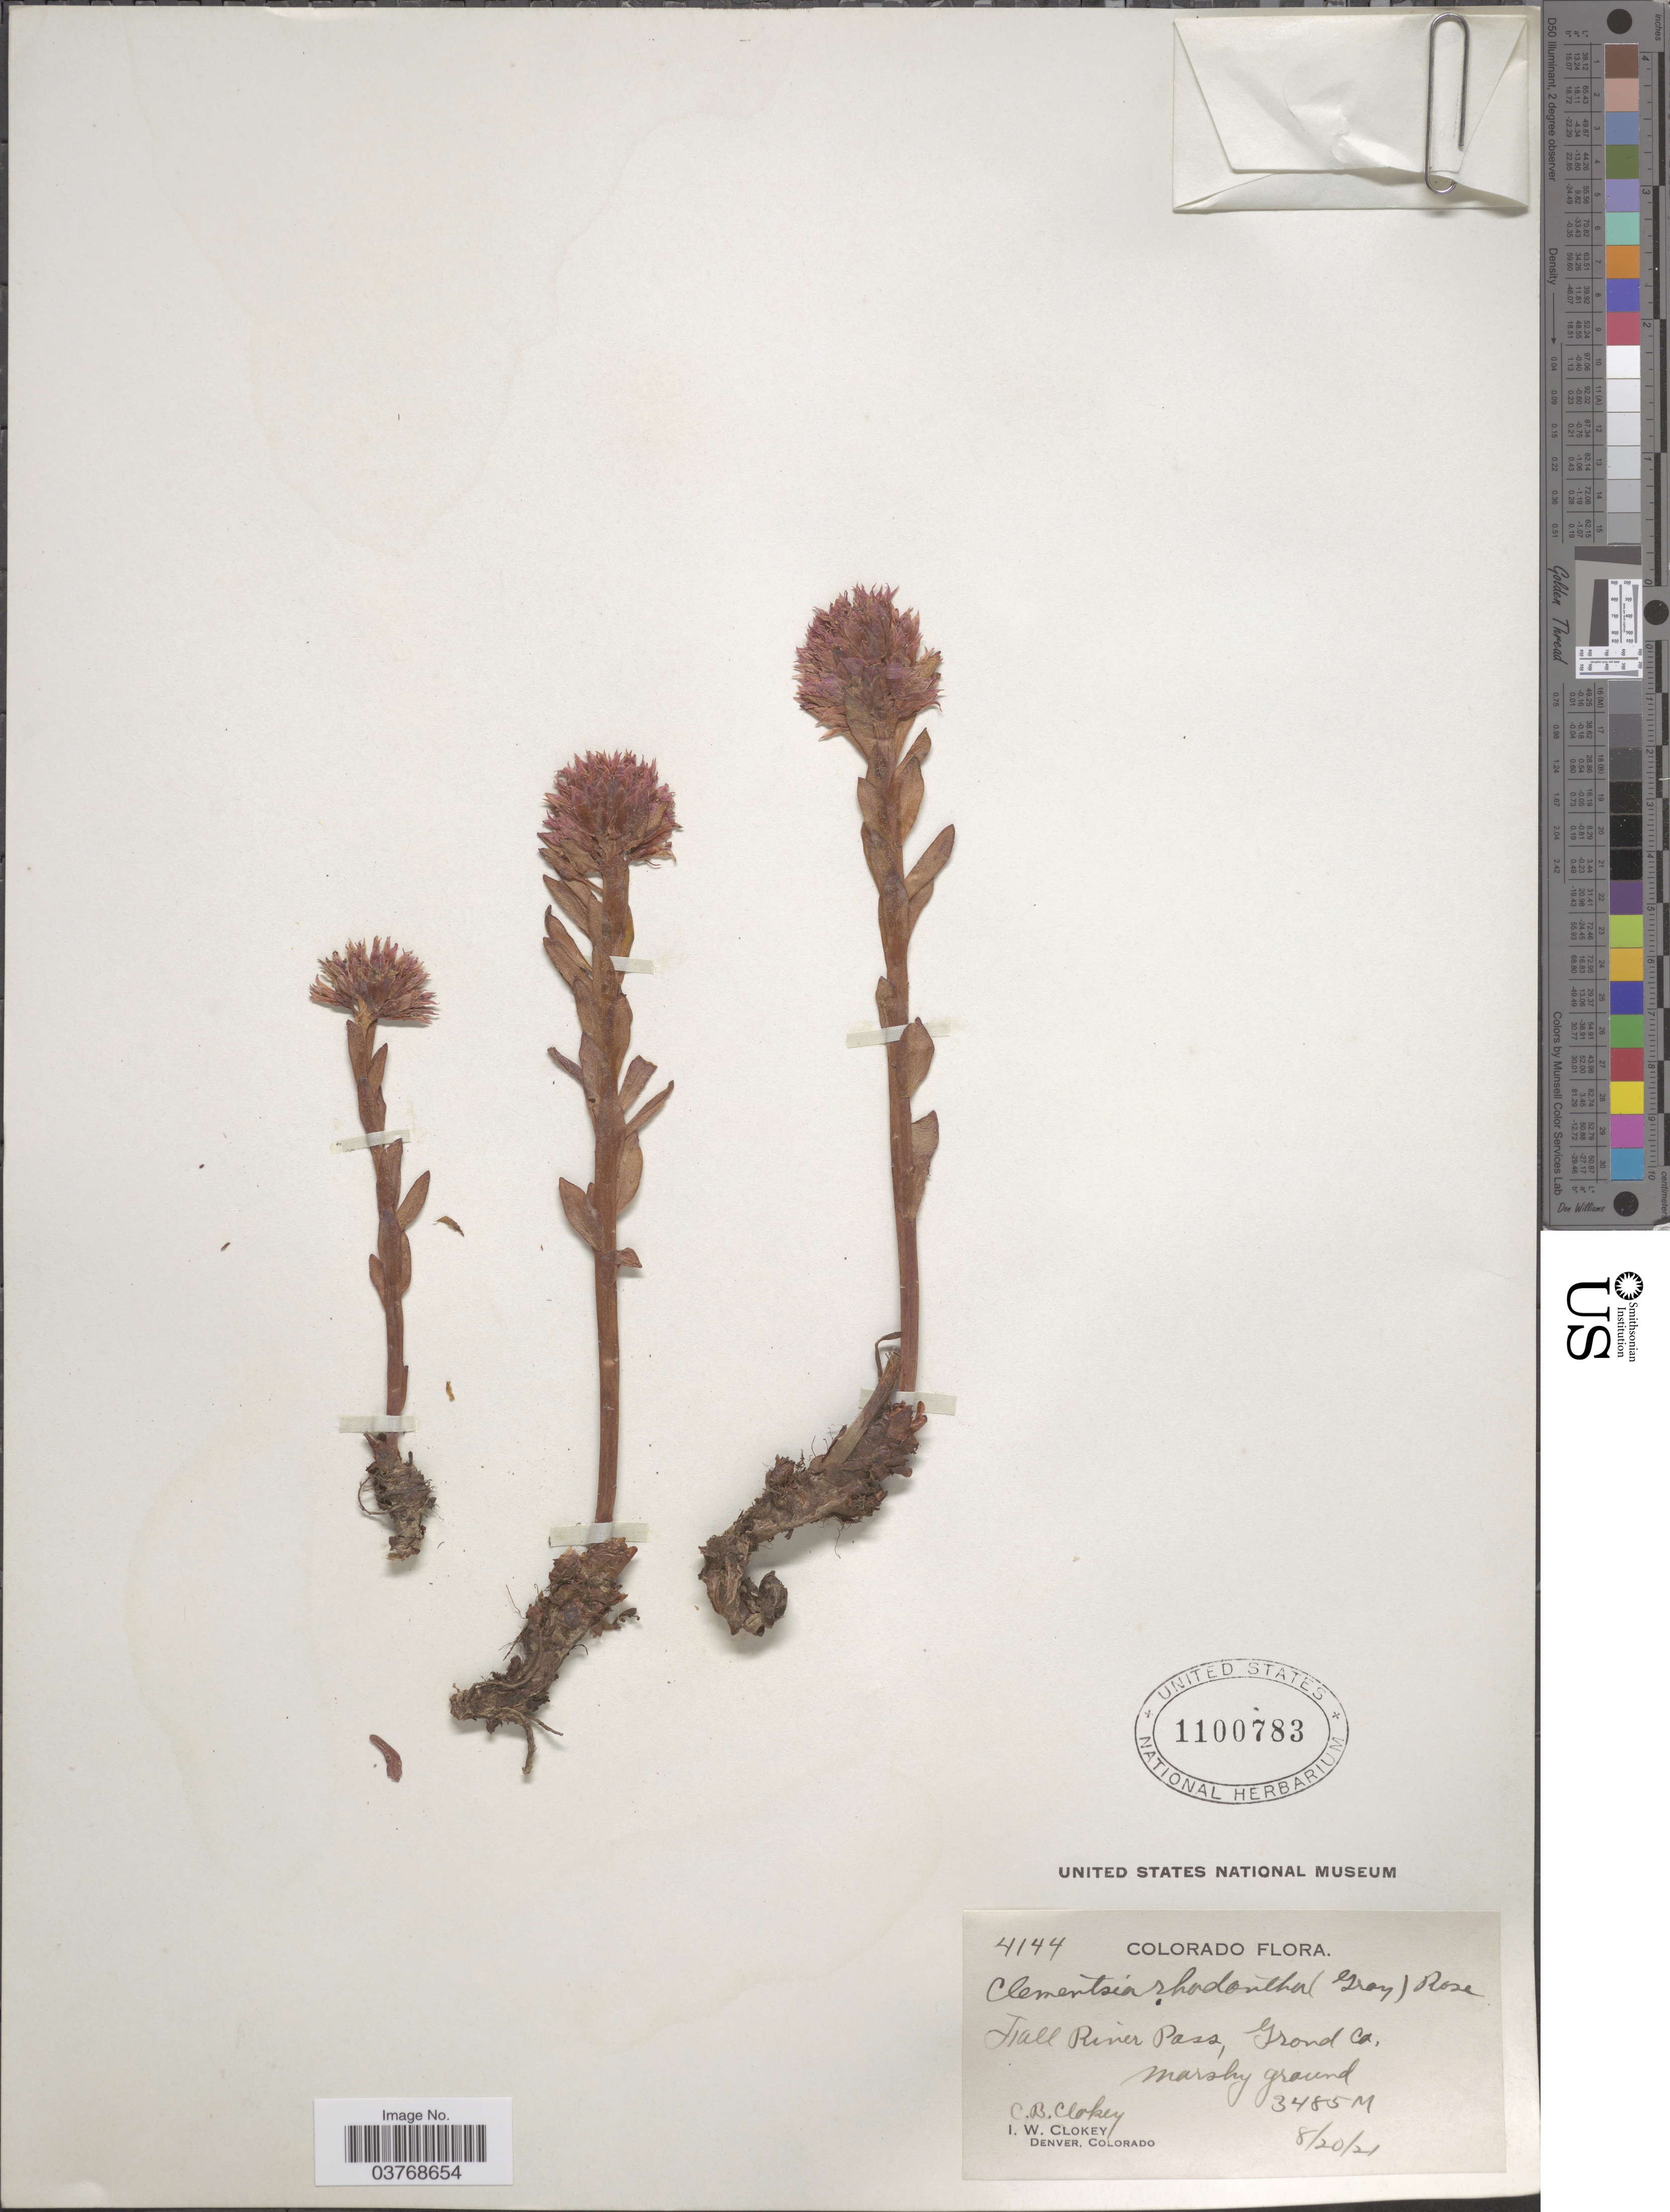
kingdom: Plantae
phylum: Tracheophyta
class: Magnoliopsida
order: Saxifragales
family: Crassulaceae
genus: Rhodiola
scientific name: Rhodiola rhodantha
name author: (A. Gray) H. Jacobsen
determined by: Strong, Mark T., (BOT), Smithsonian Institution - National Museum of Natural History (UNITED STATES)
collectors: C. Clokey & I. W. Clokey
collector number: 4144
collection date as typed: Transcribed d/m/y: 20/8/21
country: United States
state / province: Colorado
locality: Fall River Pass, Grand Co.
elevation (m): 3485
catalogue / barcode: US 1100783